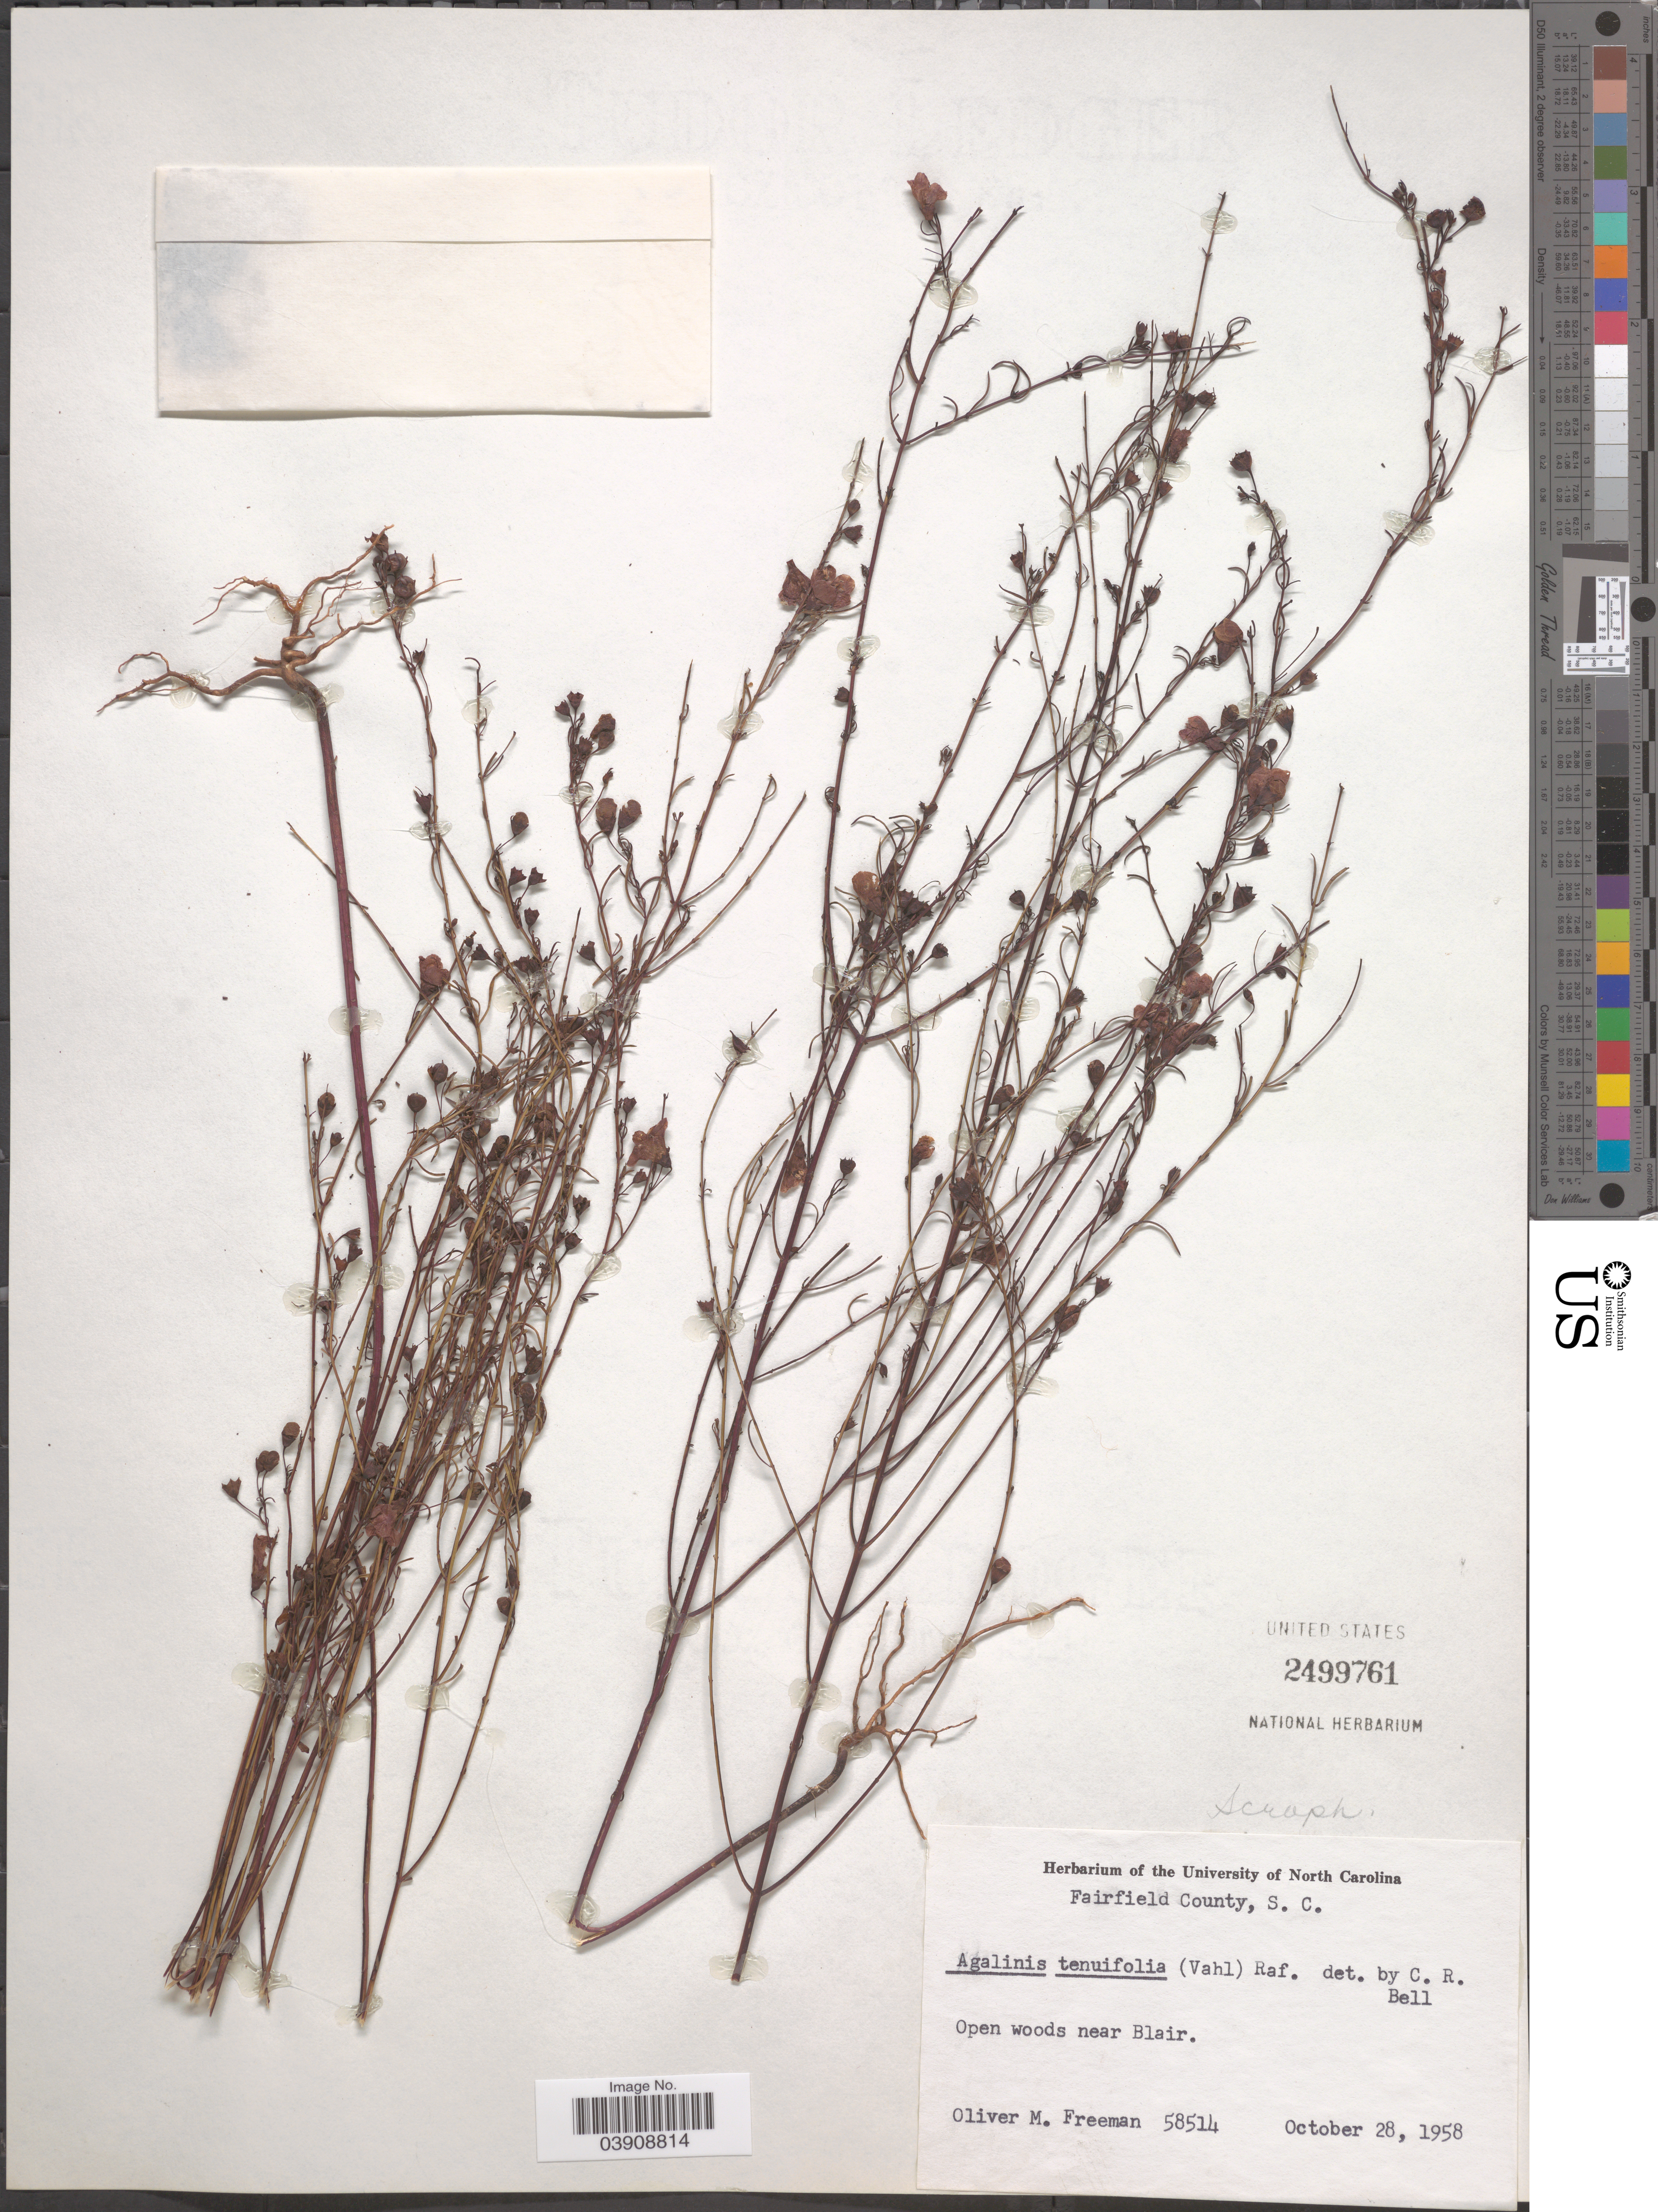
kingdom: Plantae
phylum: Tracheophyta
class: Magnoliopsida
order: Lamiales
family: Orobanchaceae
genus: Agalinis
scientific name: Agalinis tenuifolia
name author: (Vahl) Raf.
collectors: O. Freeman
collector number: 58514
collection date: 1958-10-28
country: United States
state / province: South Carolina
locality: Fairfield County. Open woods near Blair.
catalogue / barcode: US 2499761